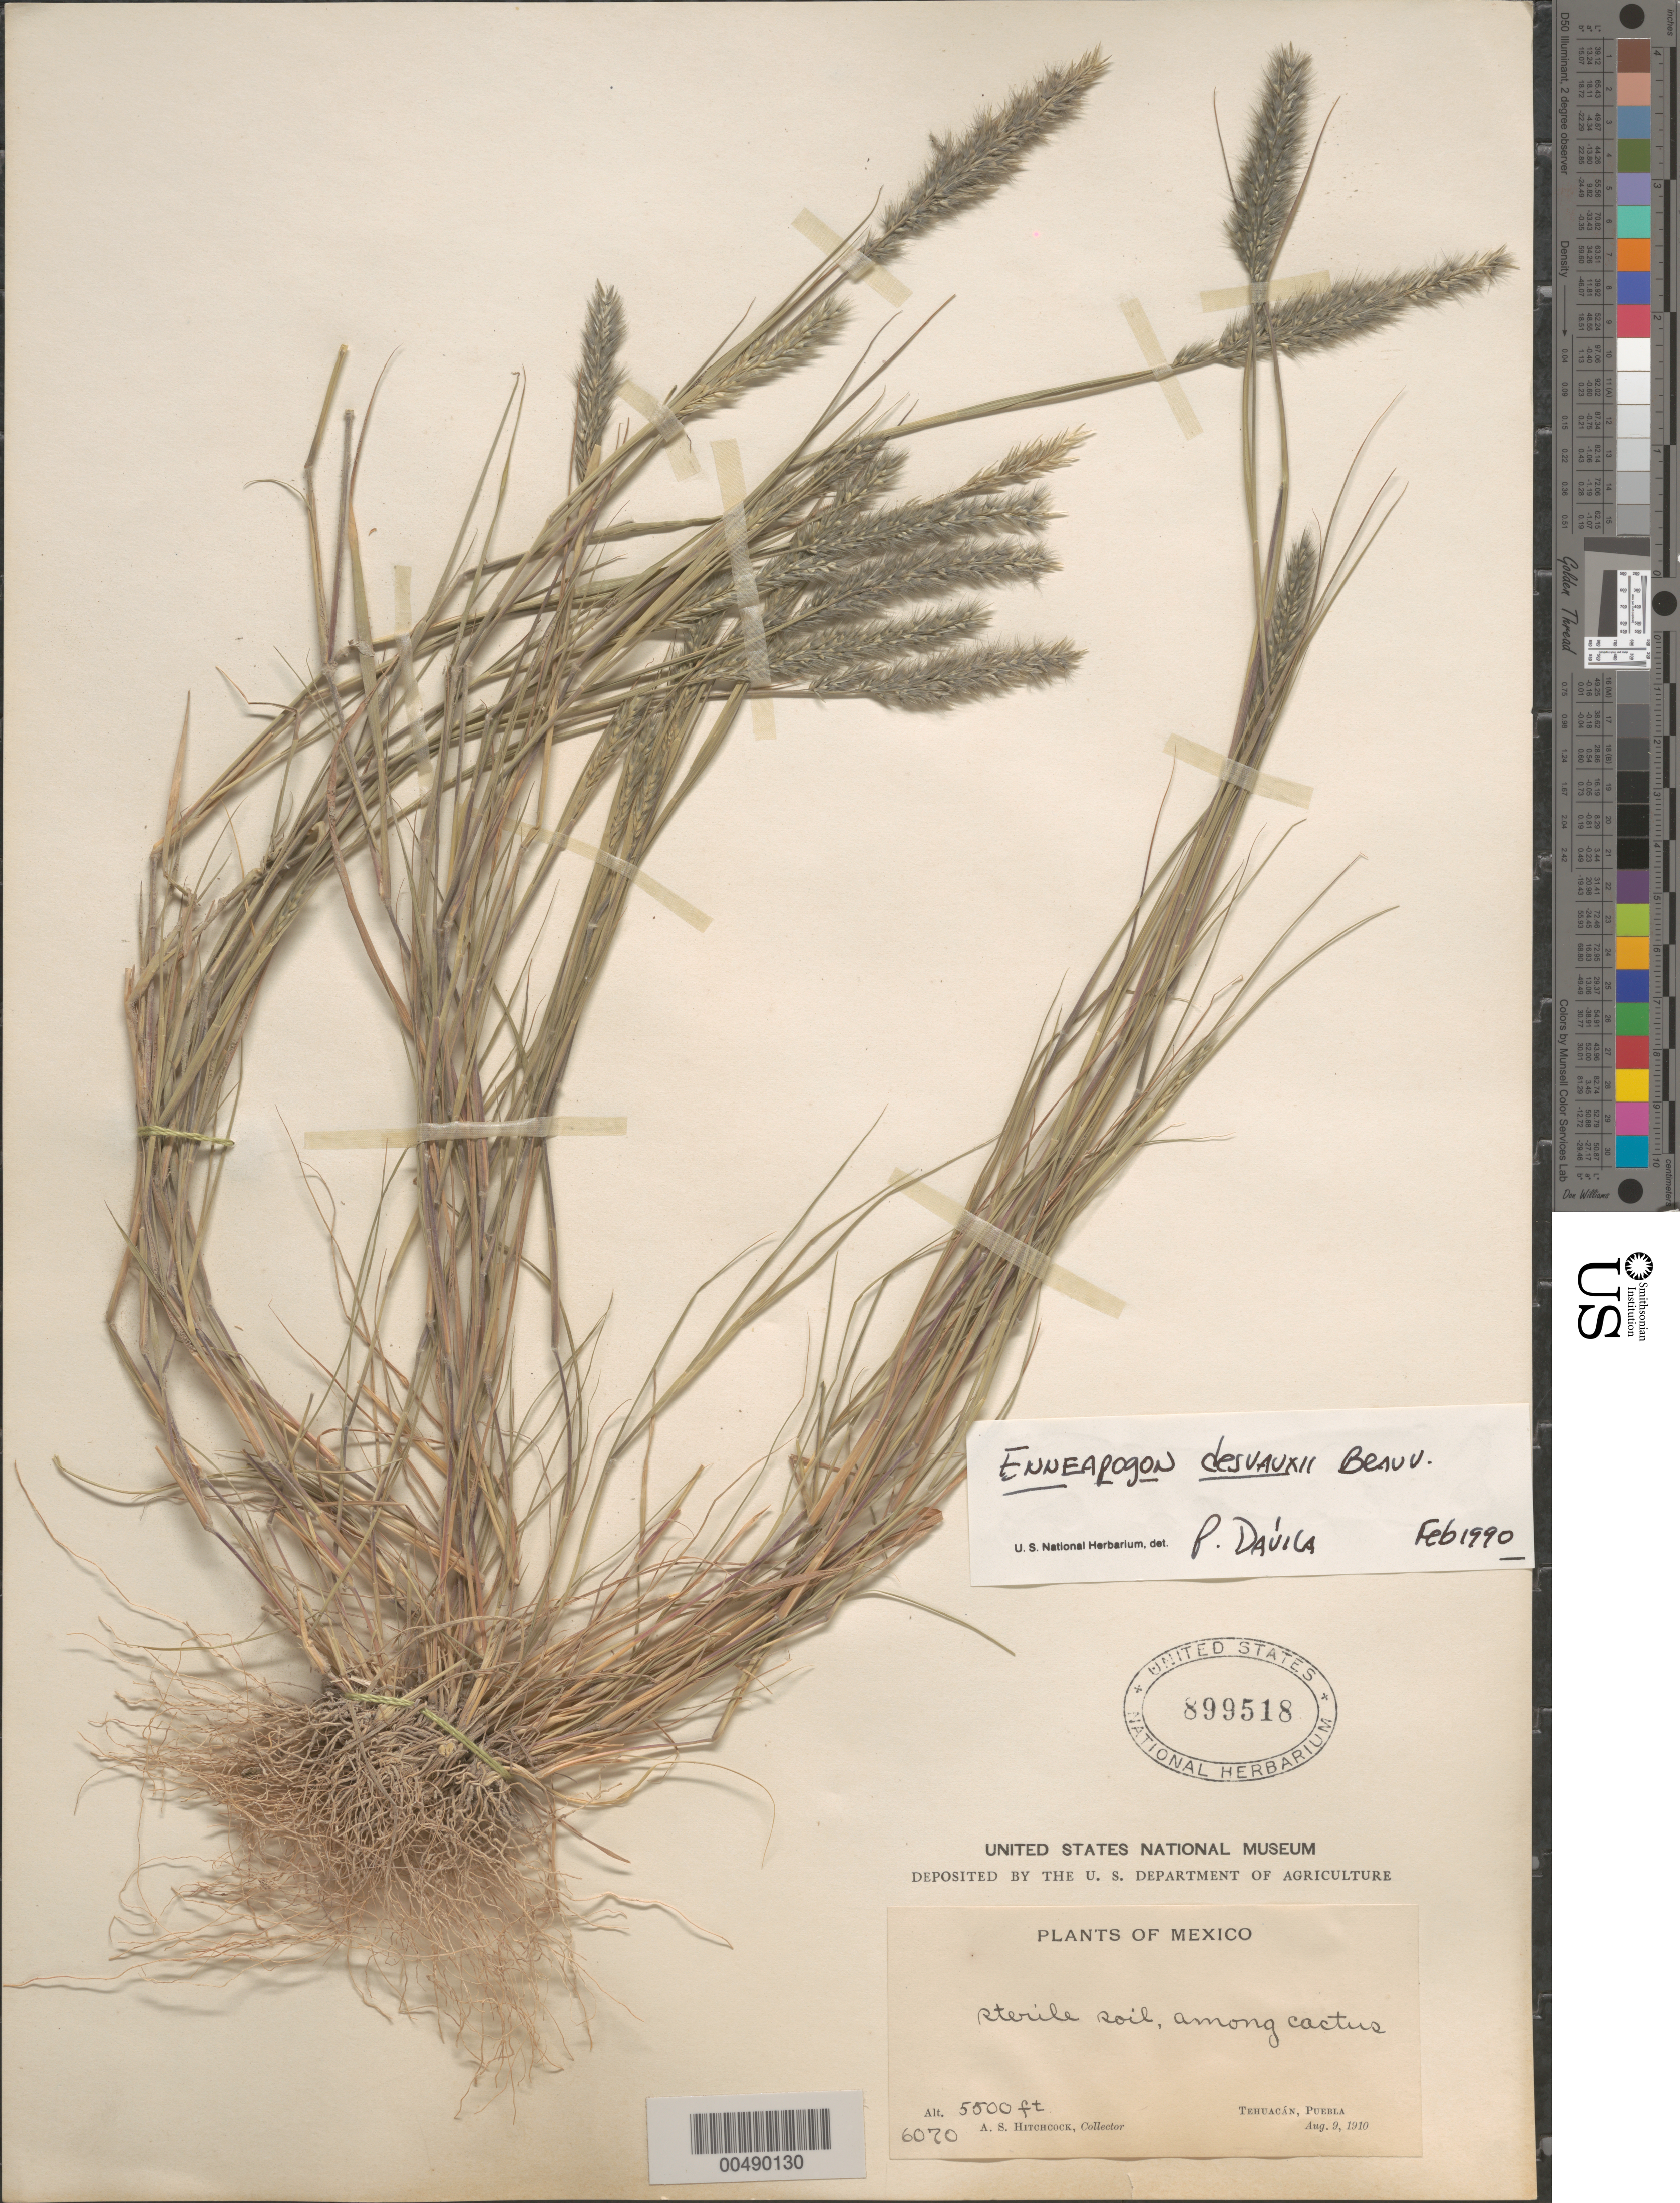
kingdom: Plantae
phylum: Tracheophyta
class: Liliopsida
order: Poales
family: Poaceae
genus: Enneapogon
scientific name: Enneapogon desvauxii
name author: P. Beauv.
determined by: Dávila, P. D.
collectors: A. S. Hitchcock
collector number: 6070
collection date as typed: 9 Aug 1910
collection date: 1910-08-09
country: Mexico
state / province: Puebla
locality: Tehuacán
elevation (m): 1676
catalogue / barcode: US 899518